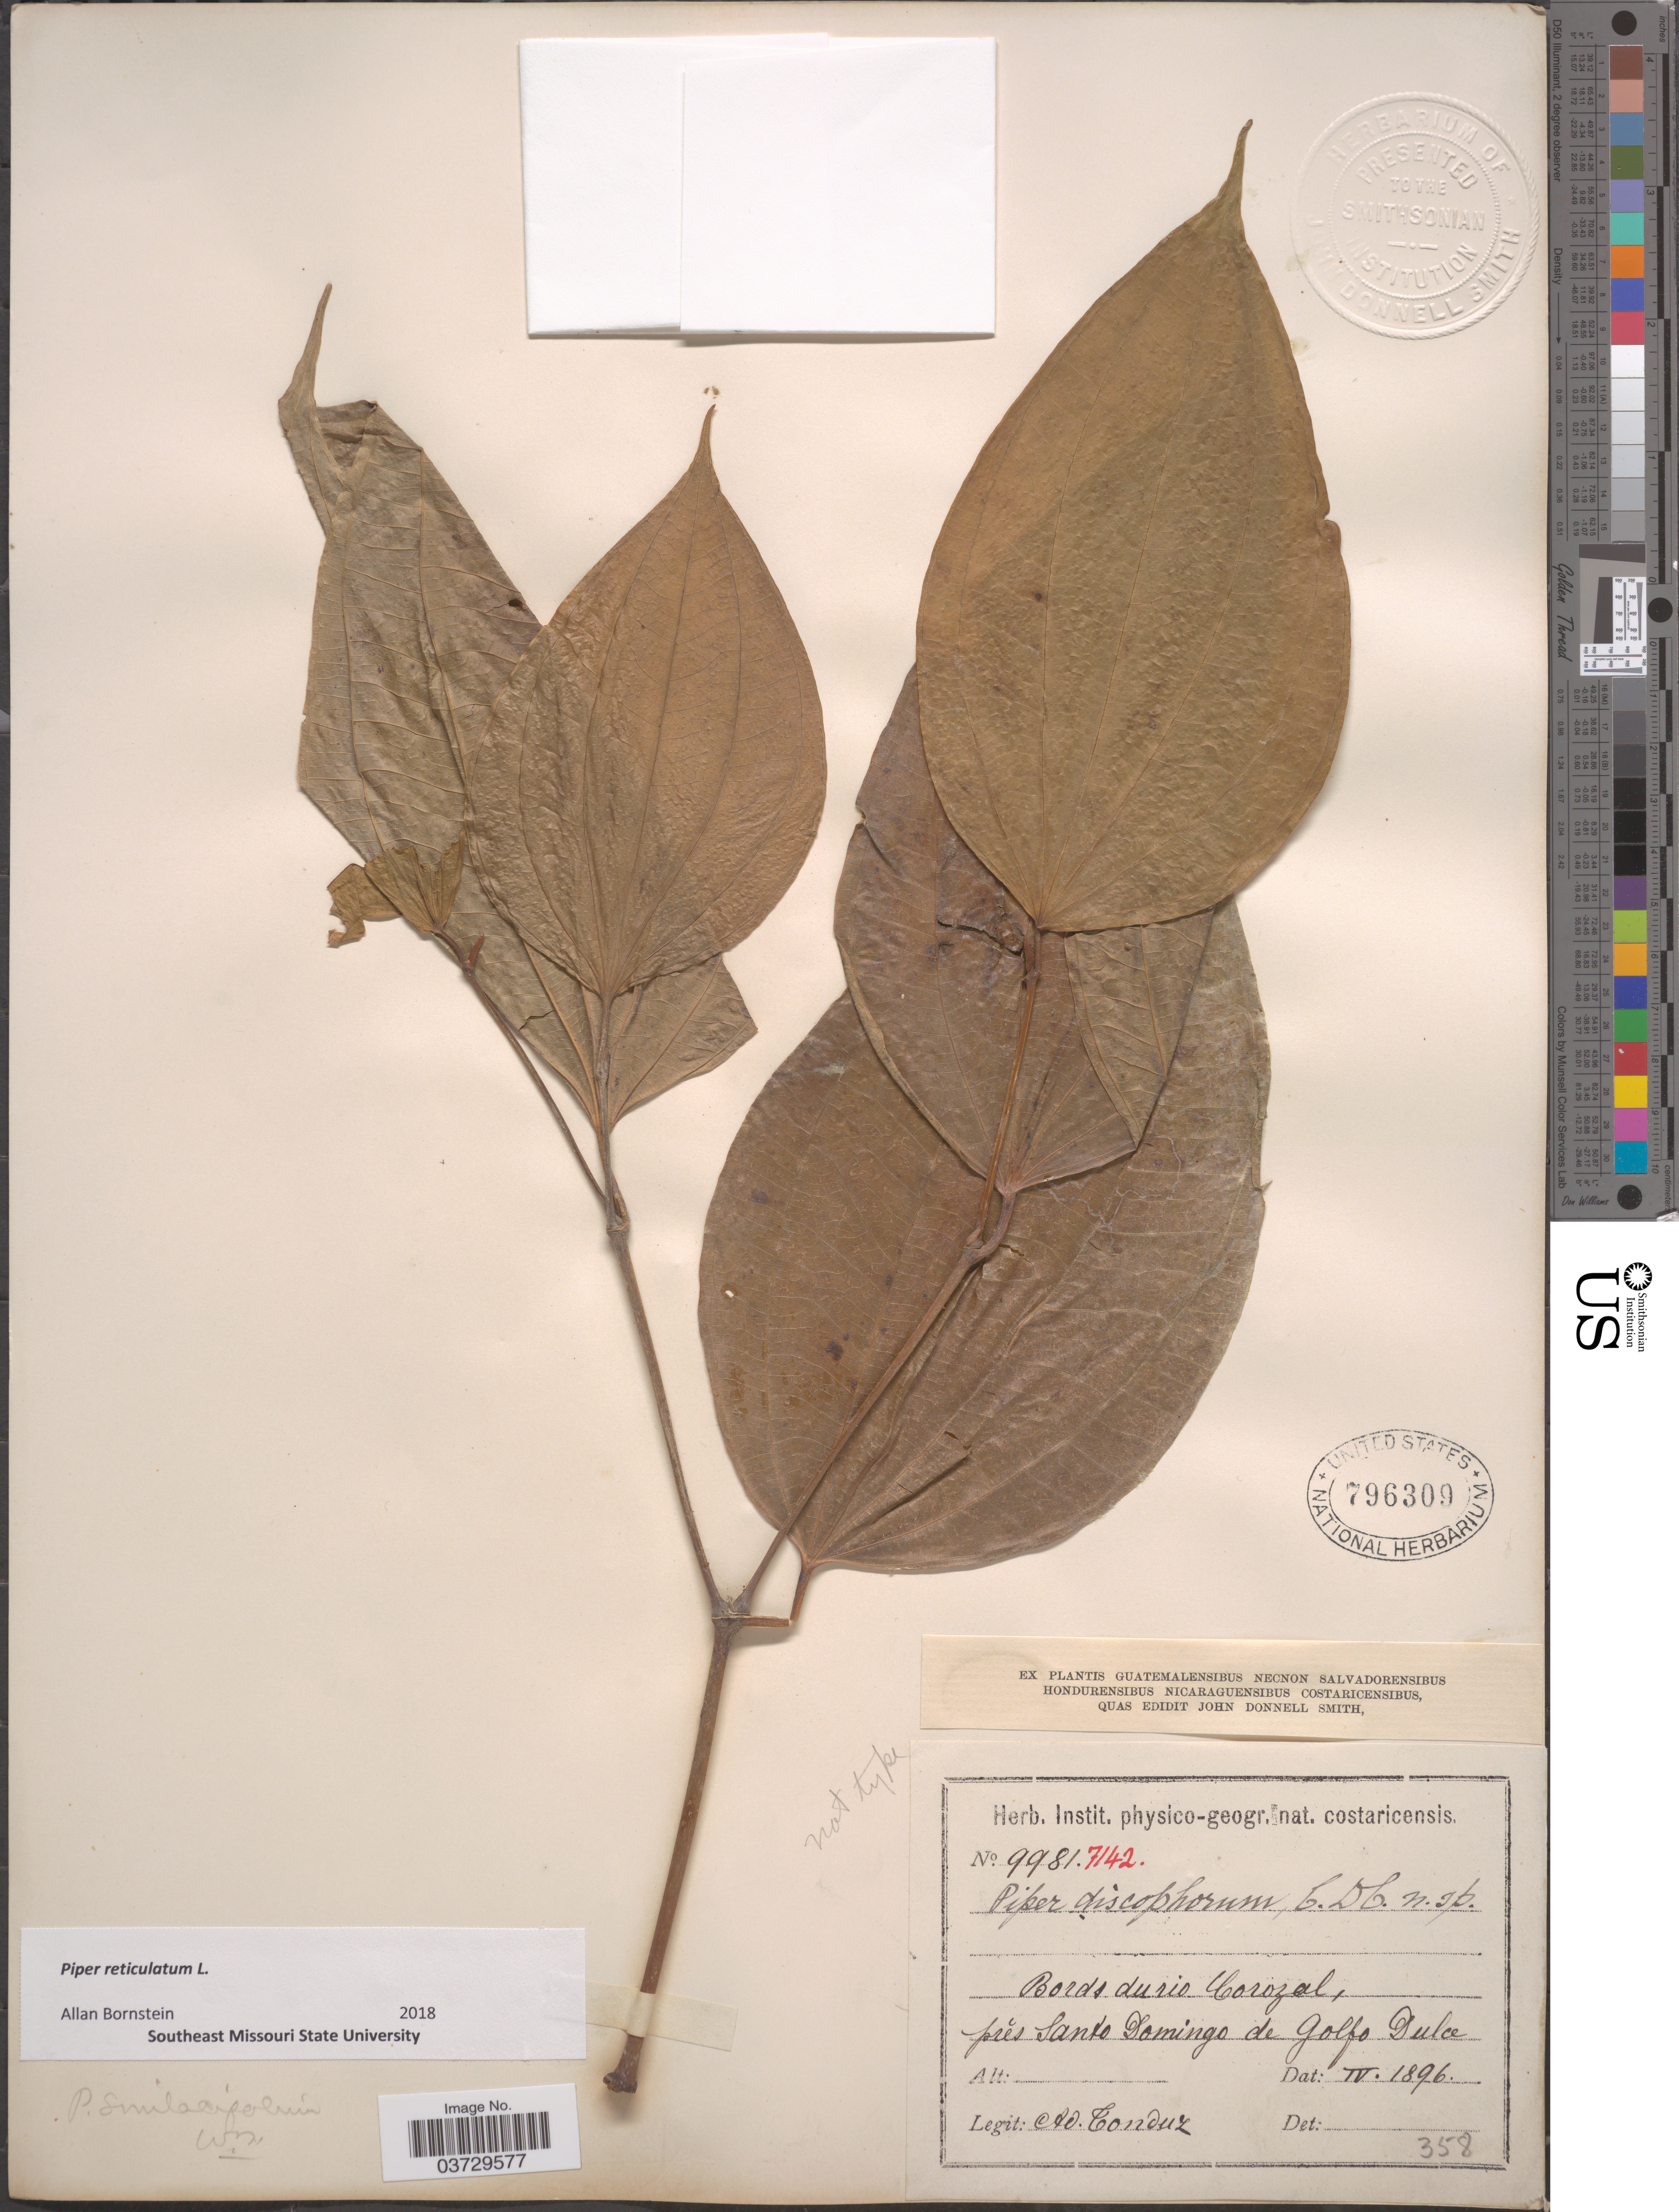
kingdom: Plantae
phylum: Tracheophyta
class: Magnoliopsida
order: Piperales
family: Piperaceae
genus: Piper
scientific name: Piper reticulatum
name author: L.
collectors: A. Tonduz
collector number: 99817142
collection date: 1896-04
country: Costa Rica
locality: Bords du rio Corozal, près Santo Domingo de Golfo Dulce.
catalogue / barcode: US 796309